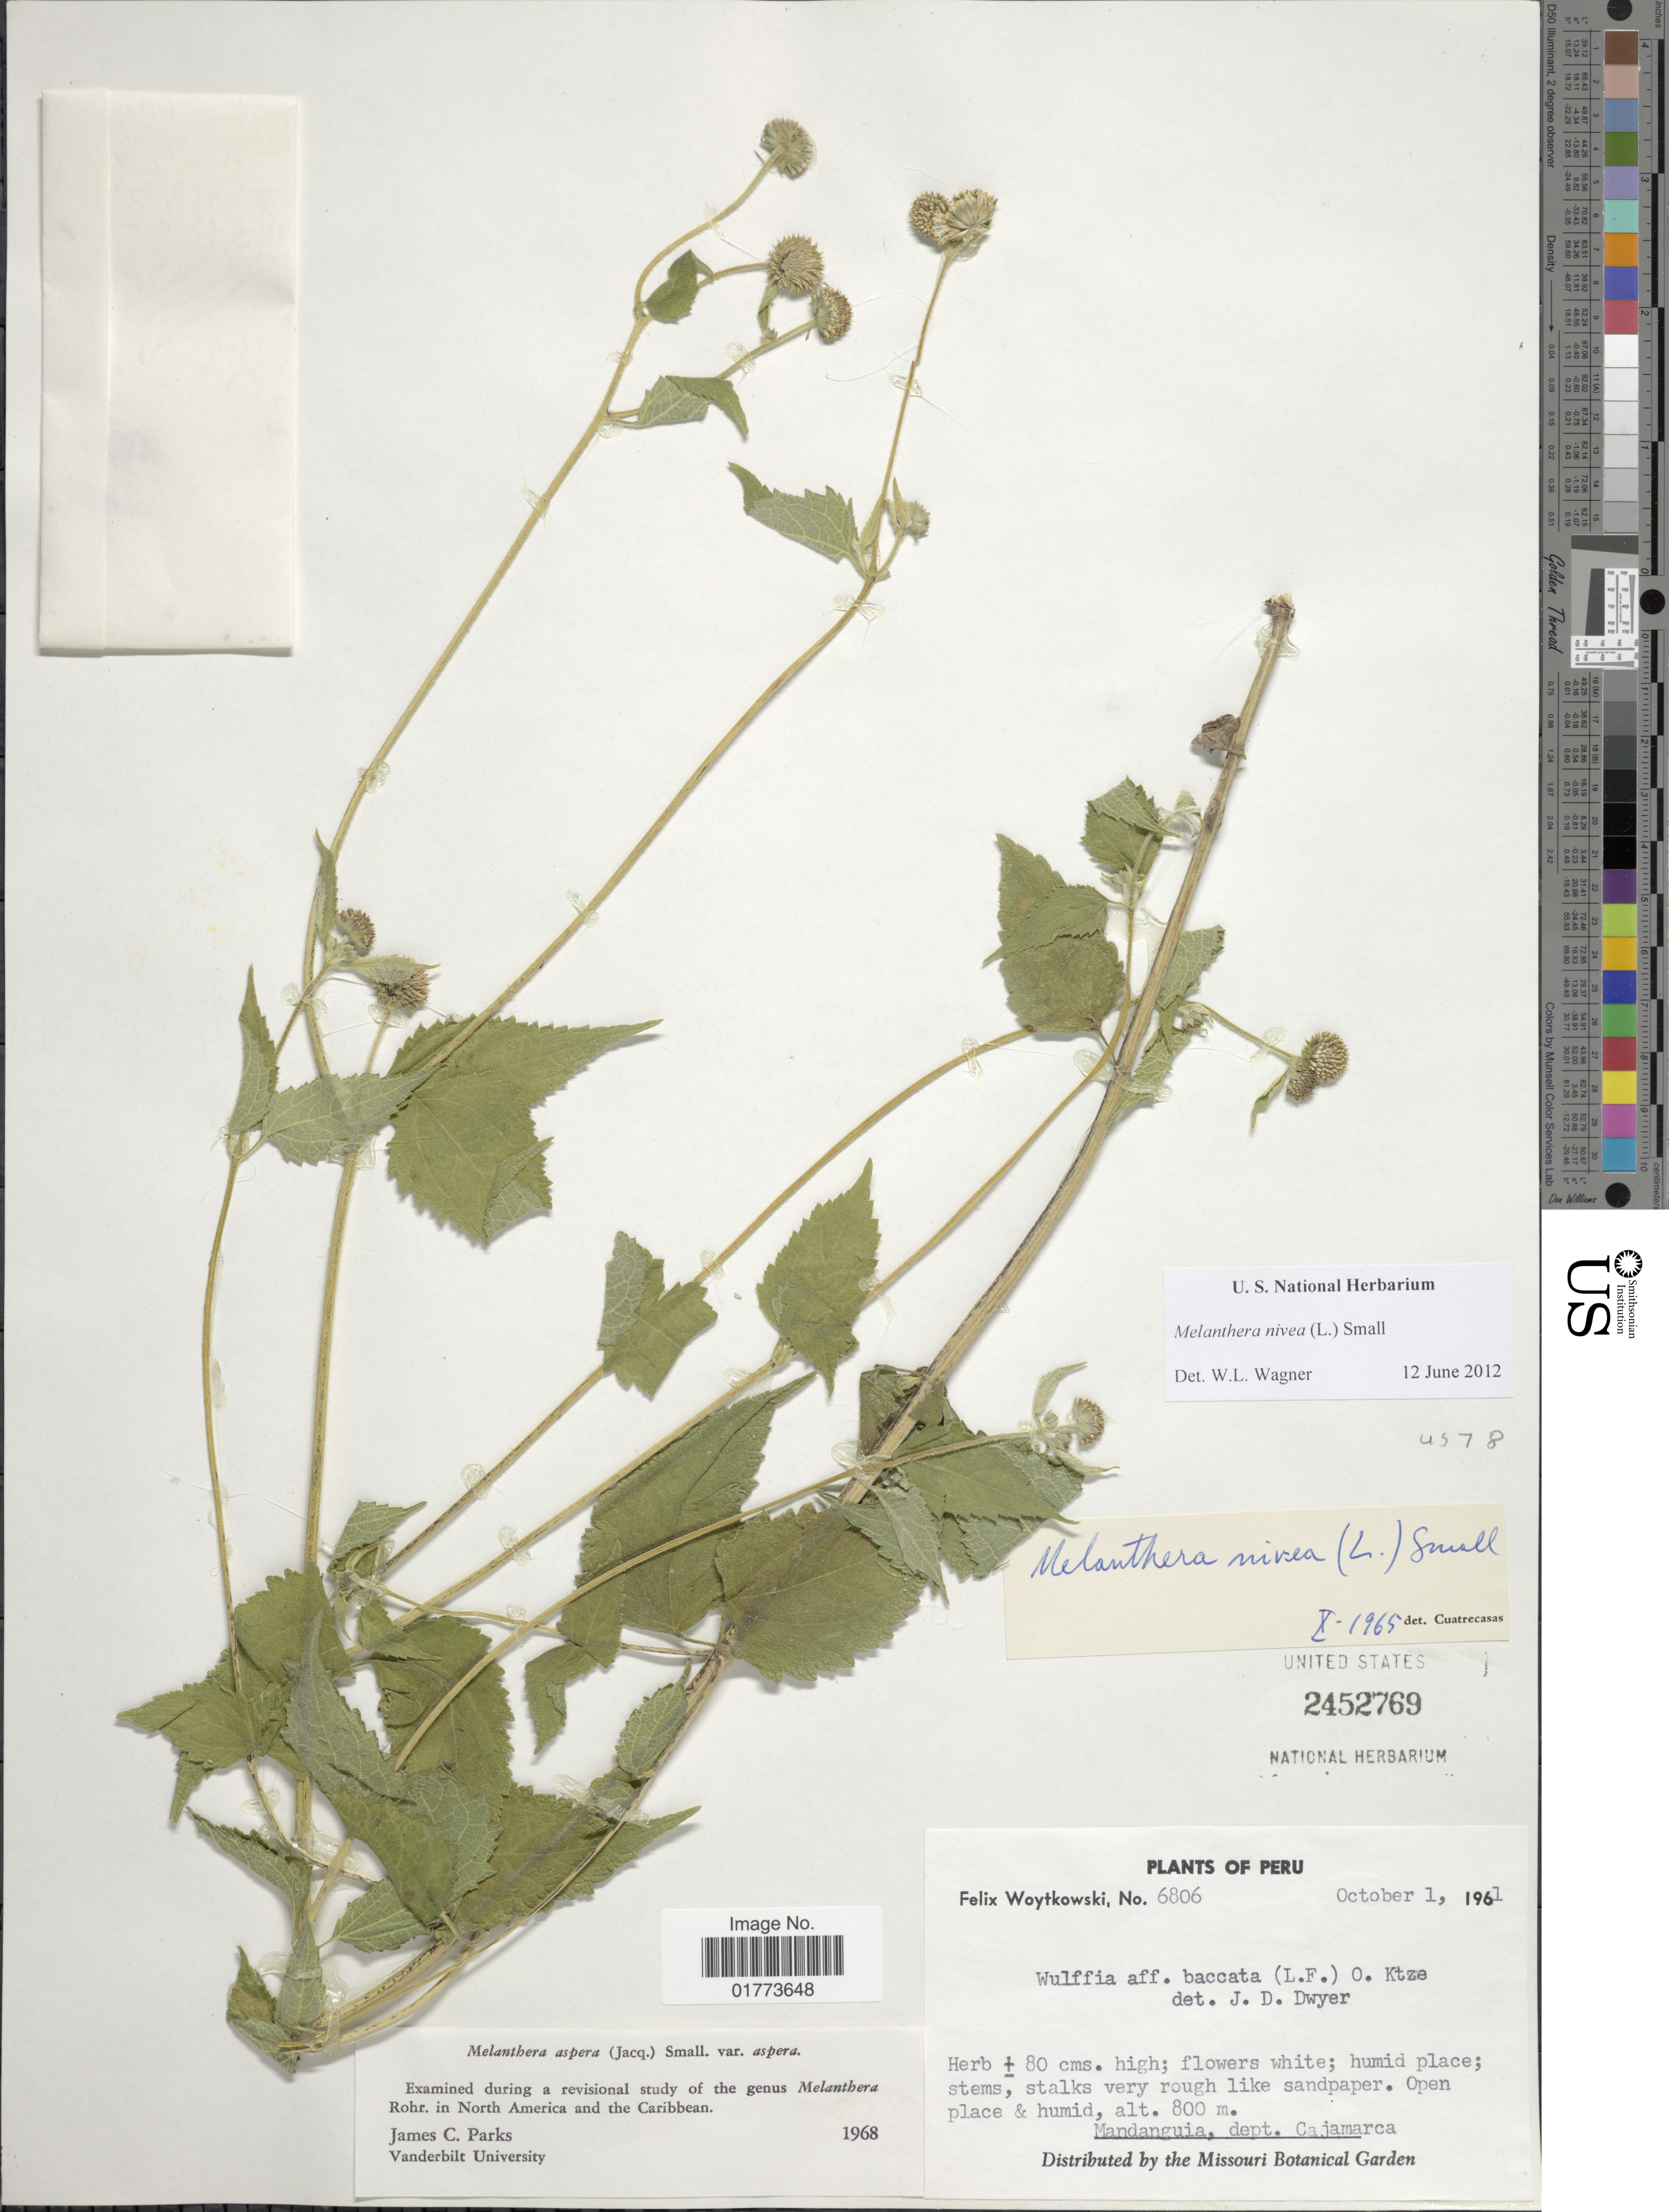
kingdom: Plantae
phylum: Tracheophyta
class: Magnoliopsida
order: Asterales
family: Asteraceae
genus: Melanthera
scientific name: Melanthera nivea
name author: (L.) Small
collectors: F. Woytkowski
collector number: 6806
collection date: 1961-10-01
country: Peru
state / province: Cajamarca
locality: Open place & humid. Mandanguia, dept. Cajamarca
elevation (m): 800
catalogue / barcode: US 2452769